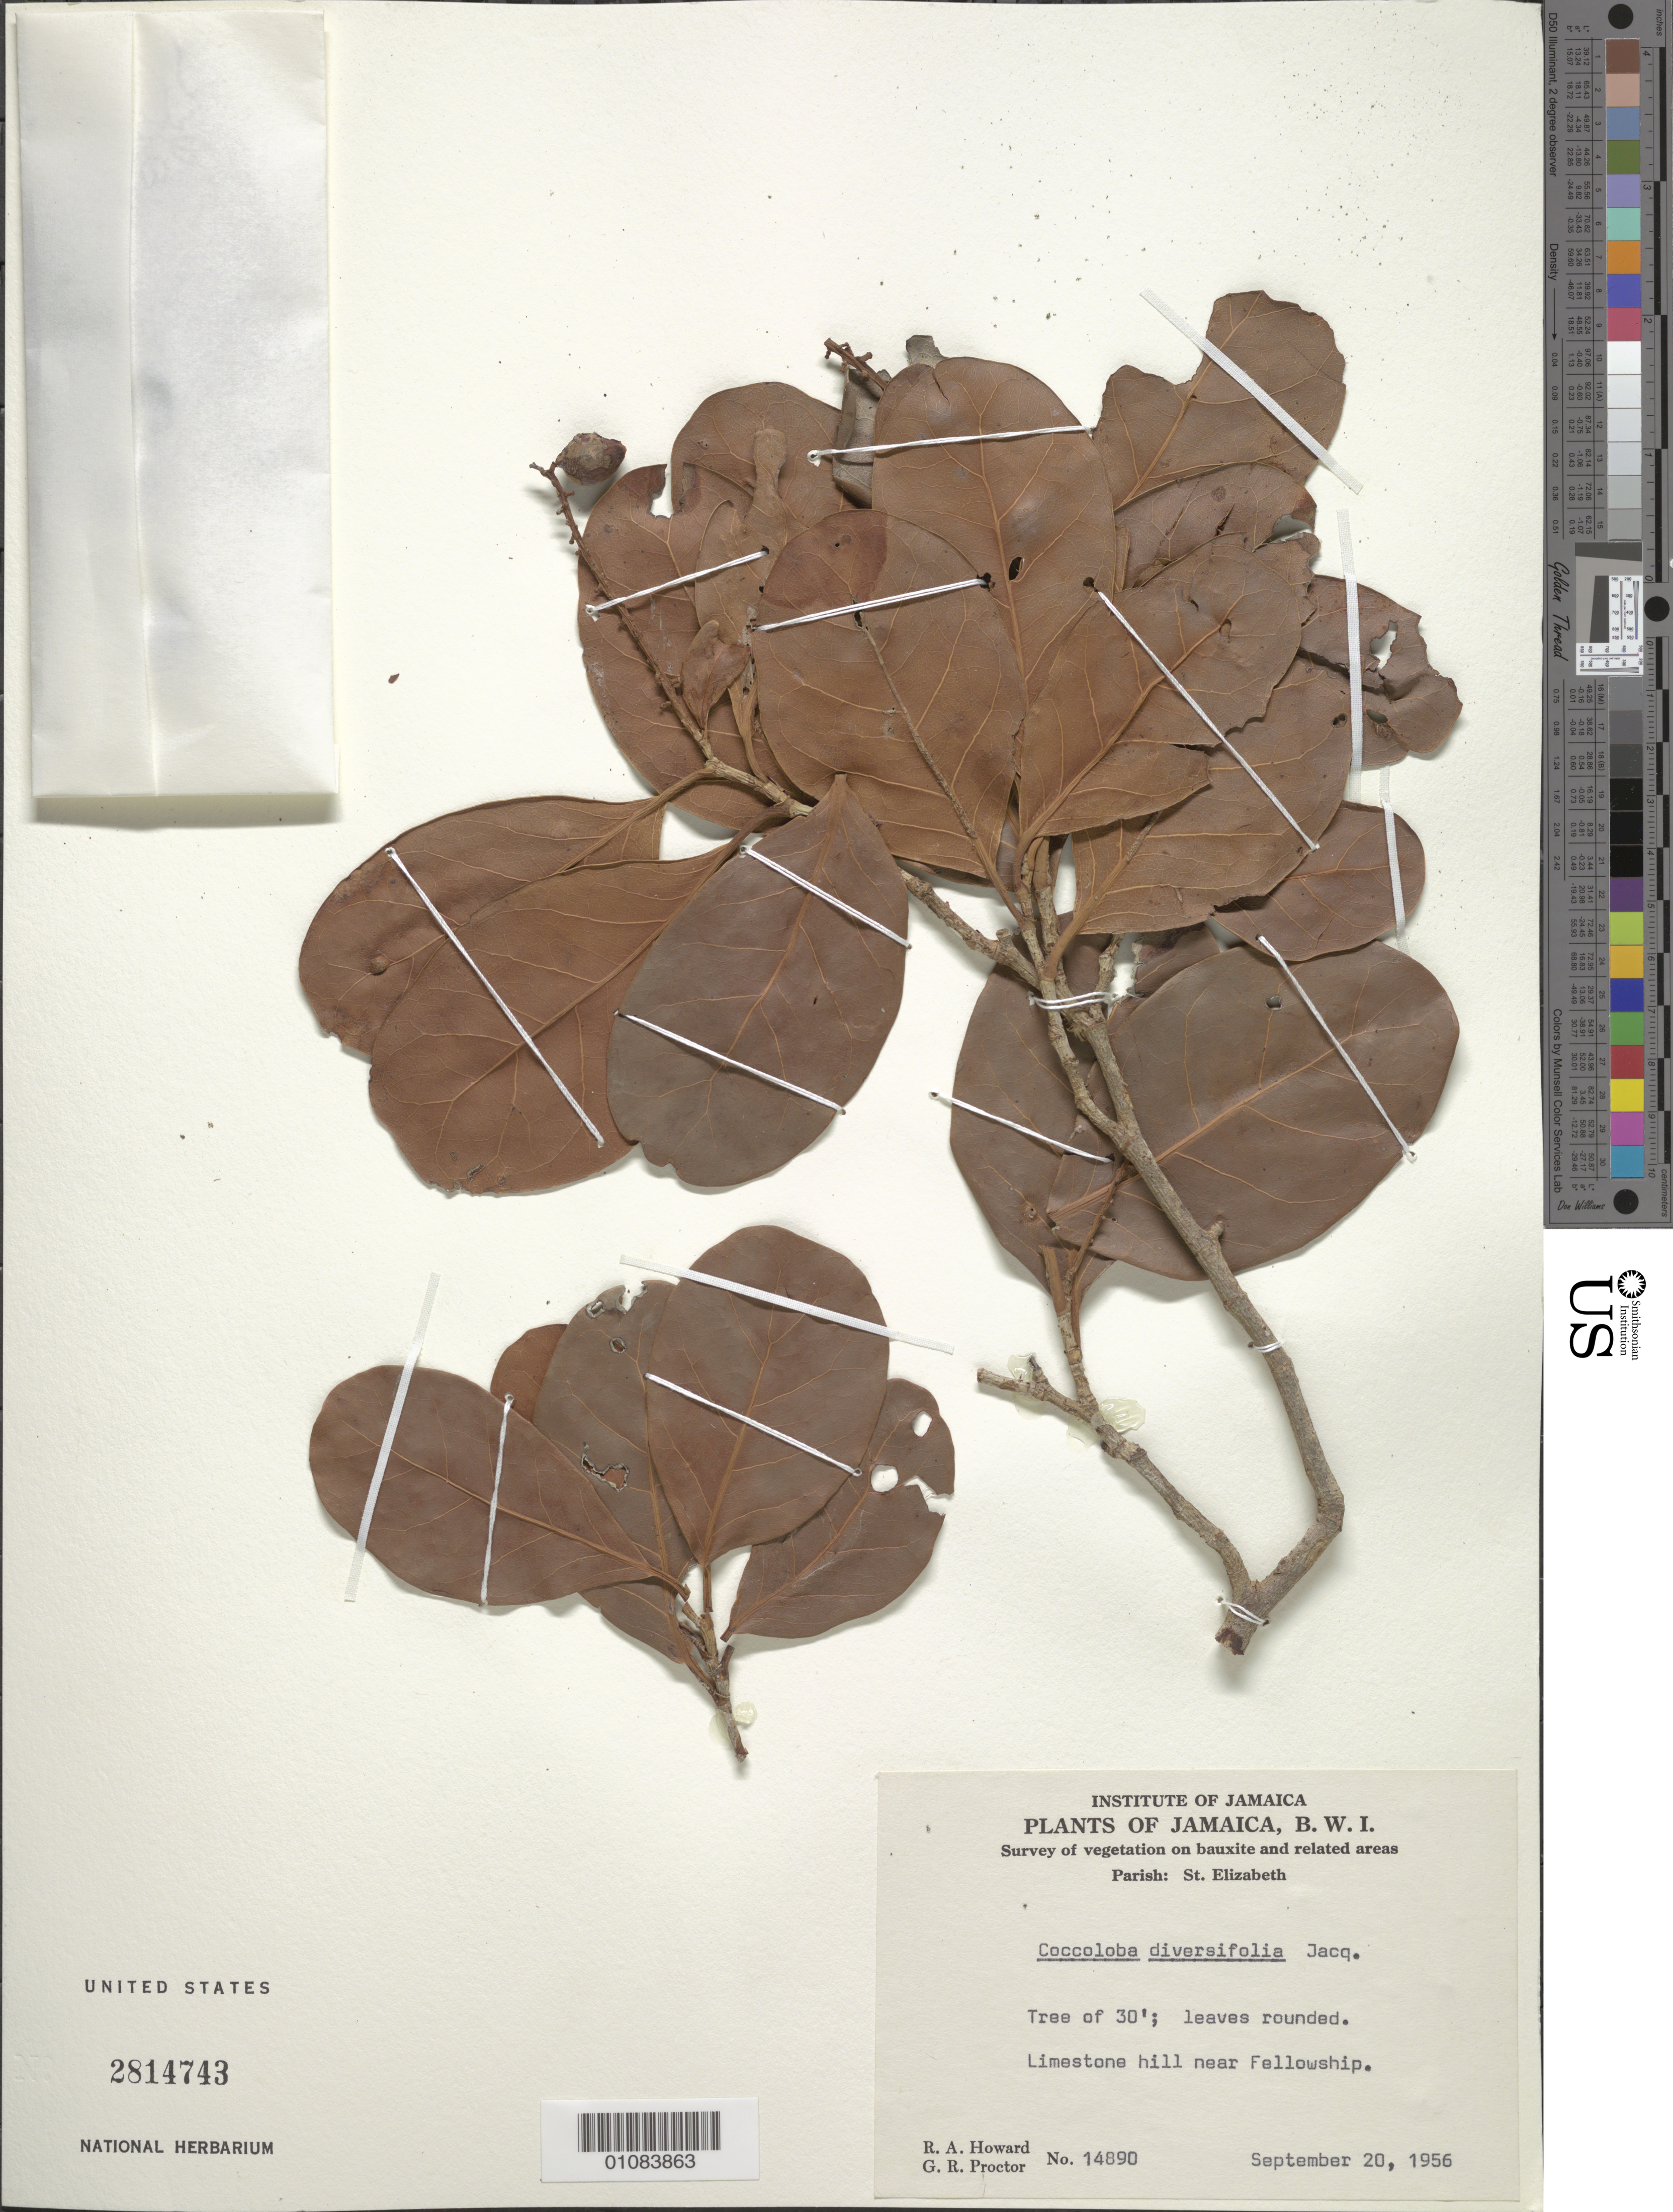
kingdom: Plantae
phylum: Tracheophyta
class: Magnoliopsida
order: Caryophyllales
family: Polygonaceae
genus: Coccoloba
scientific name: Coccoloba diversifolia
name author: Jacq.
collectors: R. A. Howard, R. A. Howard & G. R. Proctor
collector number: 14890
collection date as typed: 20 Sep 1956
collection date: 1956-09-20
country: Jamaica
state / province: Saint Elizabeth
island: Jamaica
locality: Near Fellowship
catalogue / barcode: US 2814743